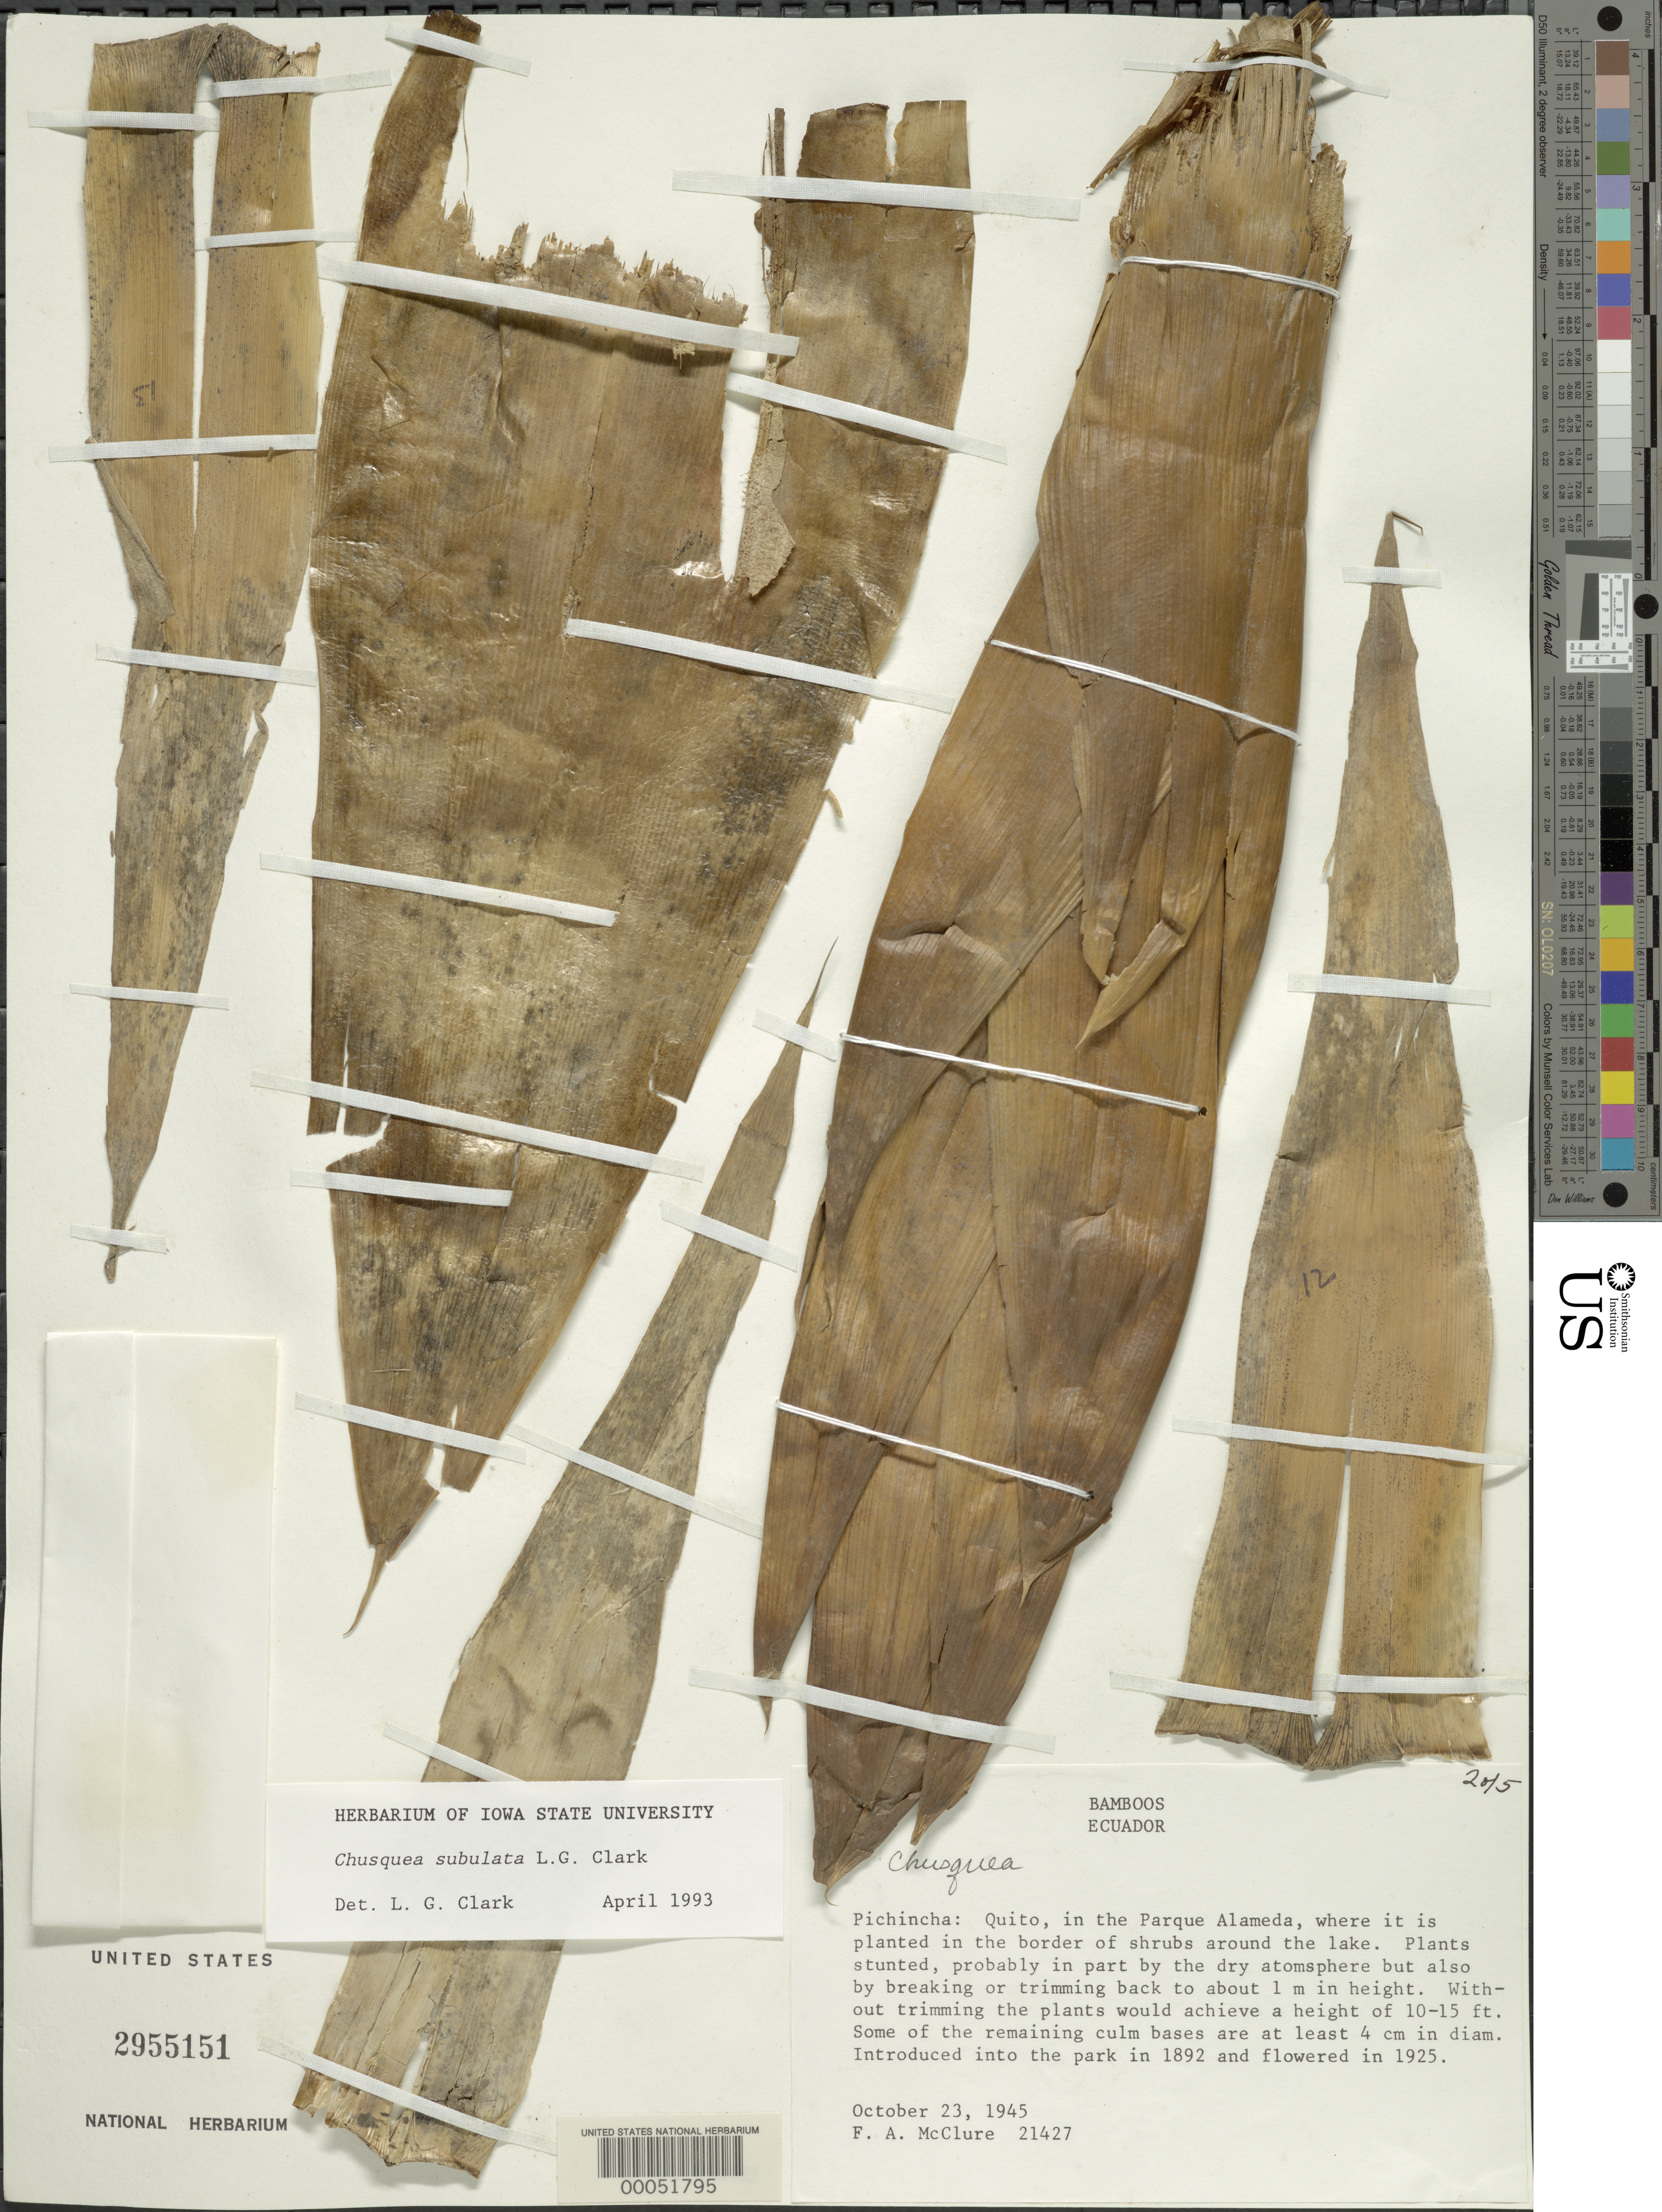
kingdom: Plantae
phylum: Tracheophyta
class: Liliopsida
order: Poales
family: Poaceae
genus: Chusquea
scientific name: Chusquea subulata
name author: L.G. Clark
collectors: F. A. McClure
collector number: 21427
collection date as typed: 23 Oct 1945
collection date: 1945-10-23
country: Ecuador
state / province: Pichincha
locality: Quito, Parque alameda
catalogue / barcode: US 2955151